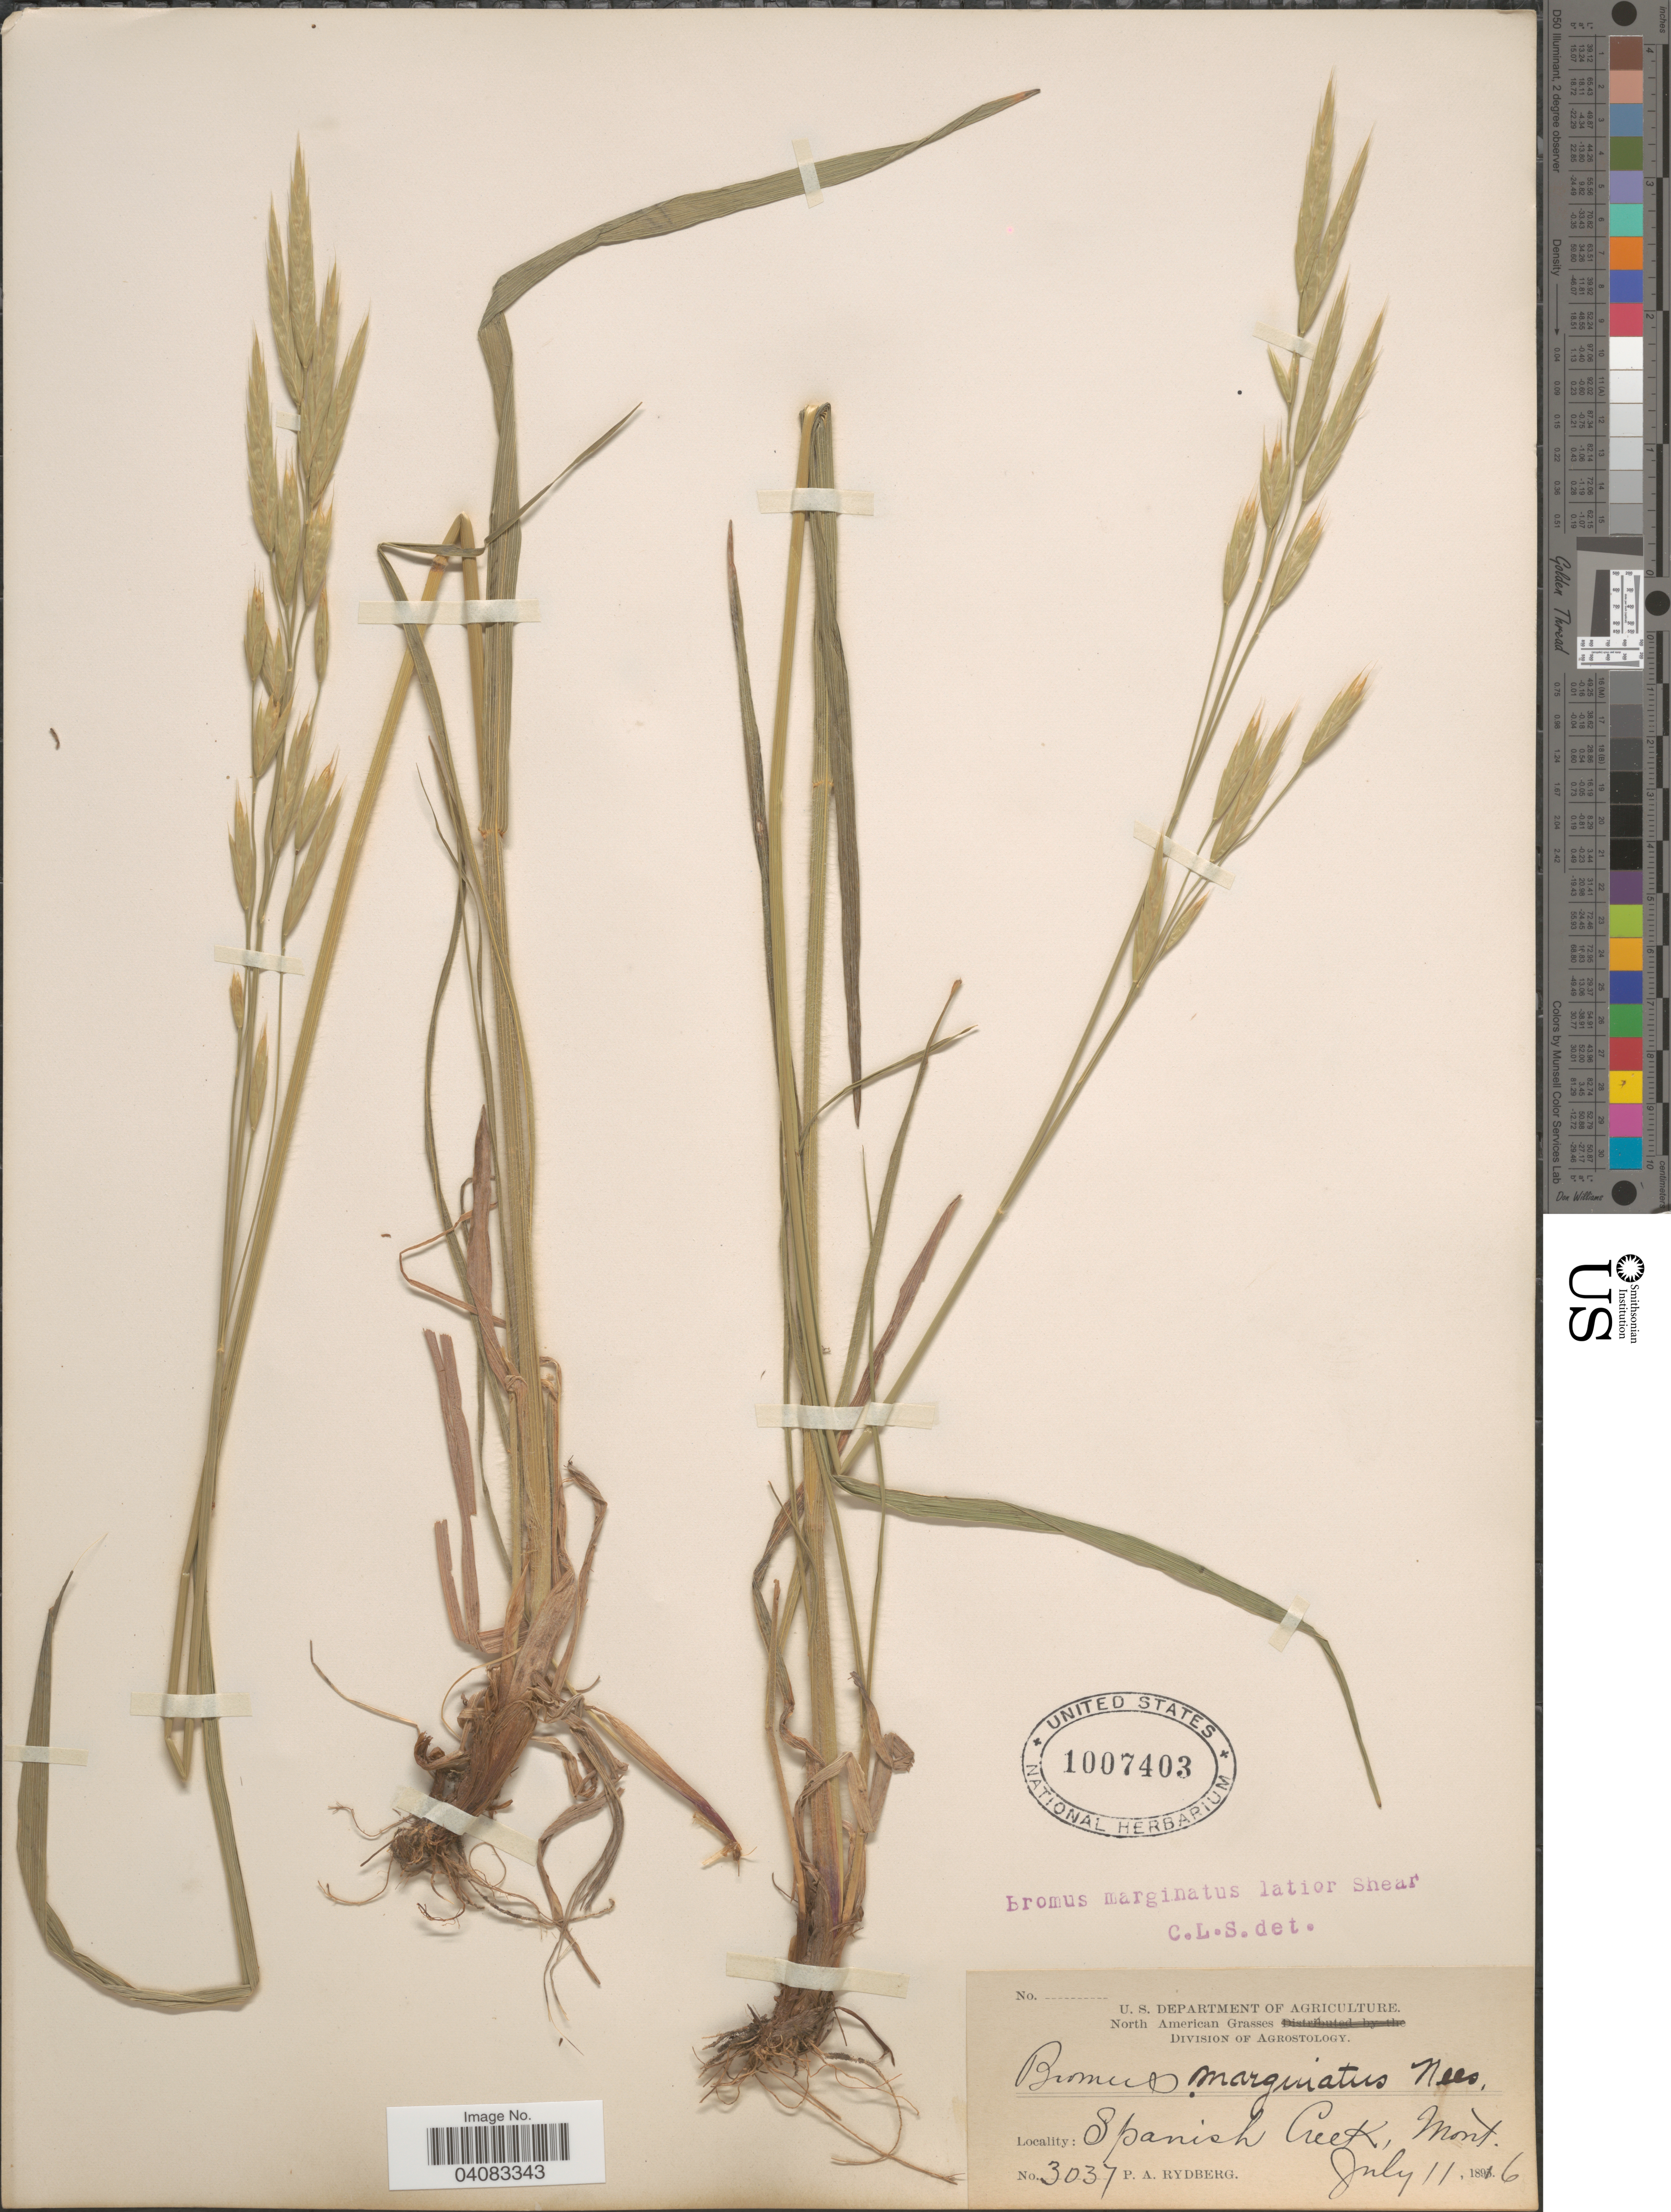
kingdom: Plantae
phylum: Tracheophyta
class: Liliopsida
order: Poales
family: Poaceae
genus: Bromus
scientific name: Bromus marginatus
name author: Nees ex Steud.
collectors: P. A. Rydberg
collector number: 3037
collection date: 1896-07-11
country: United States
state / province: Montana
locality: Spanish Creek.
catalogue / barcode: US 1007403